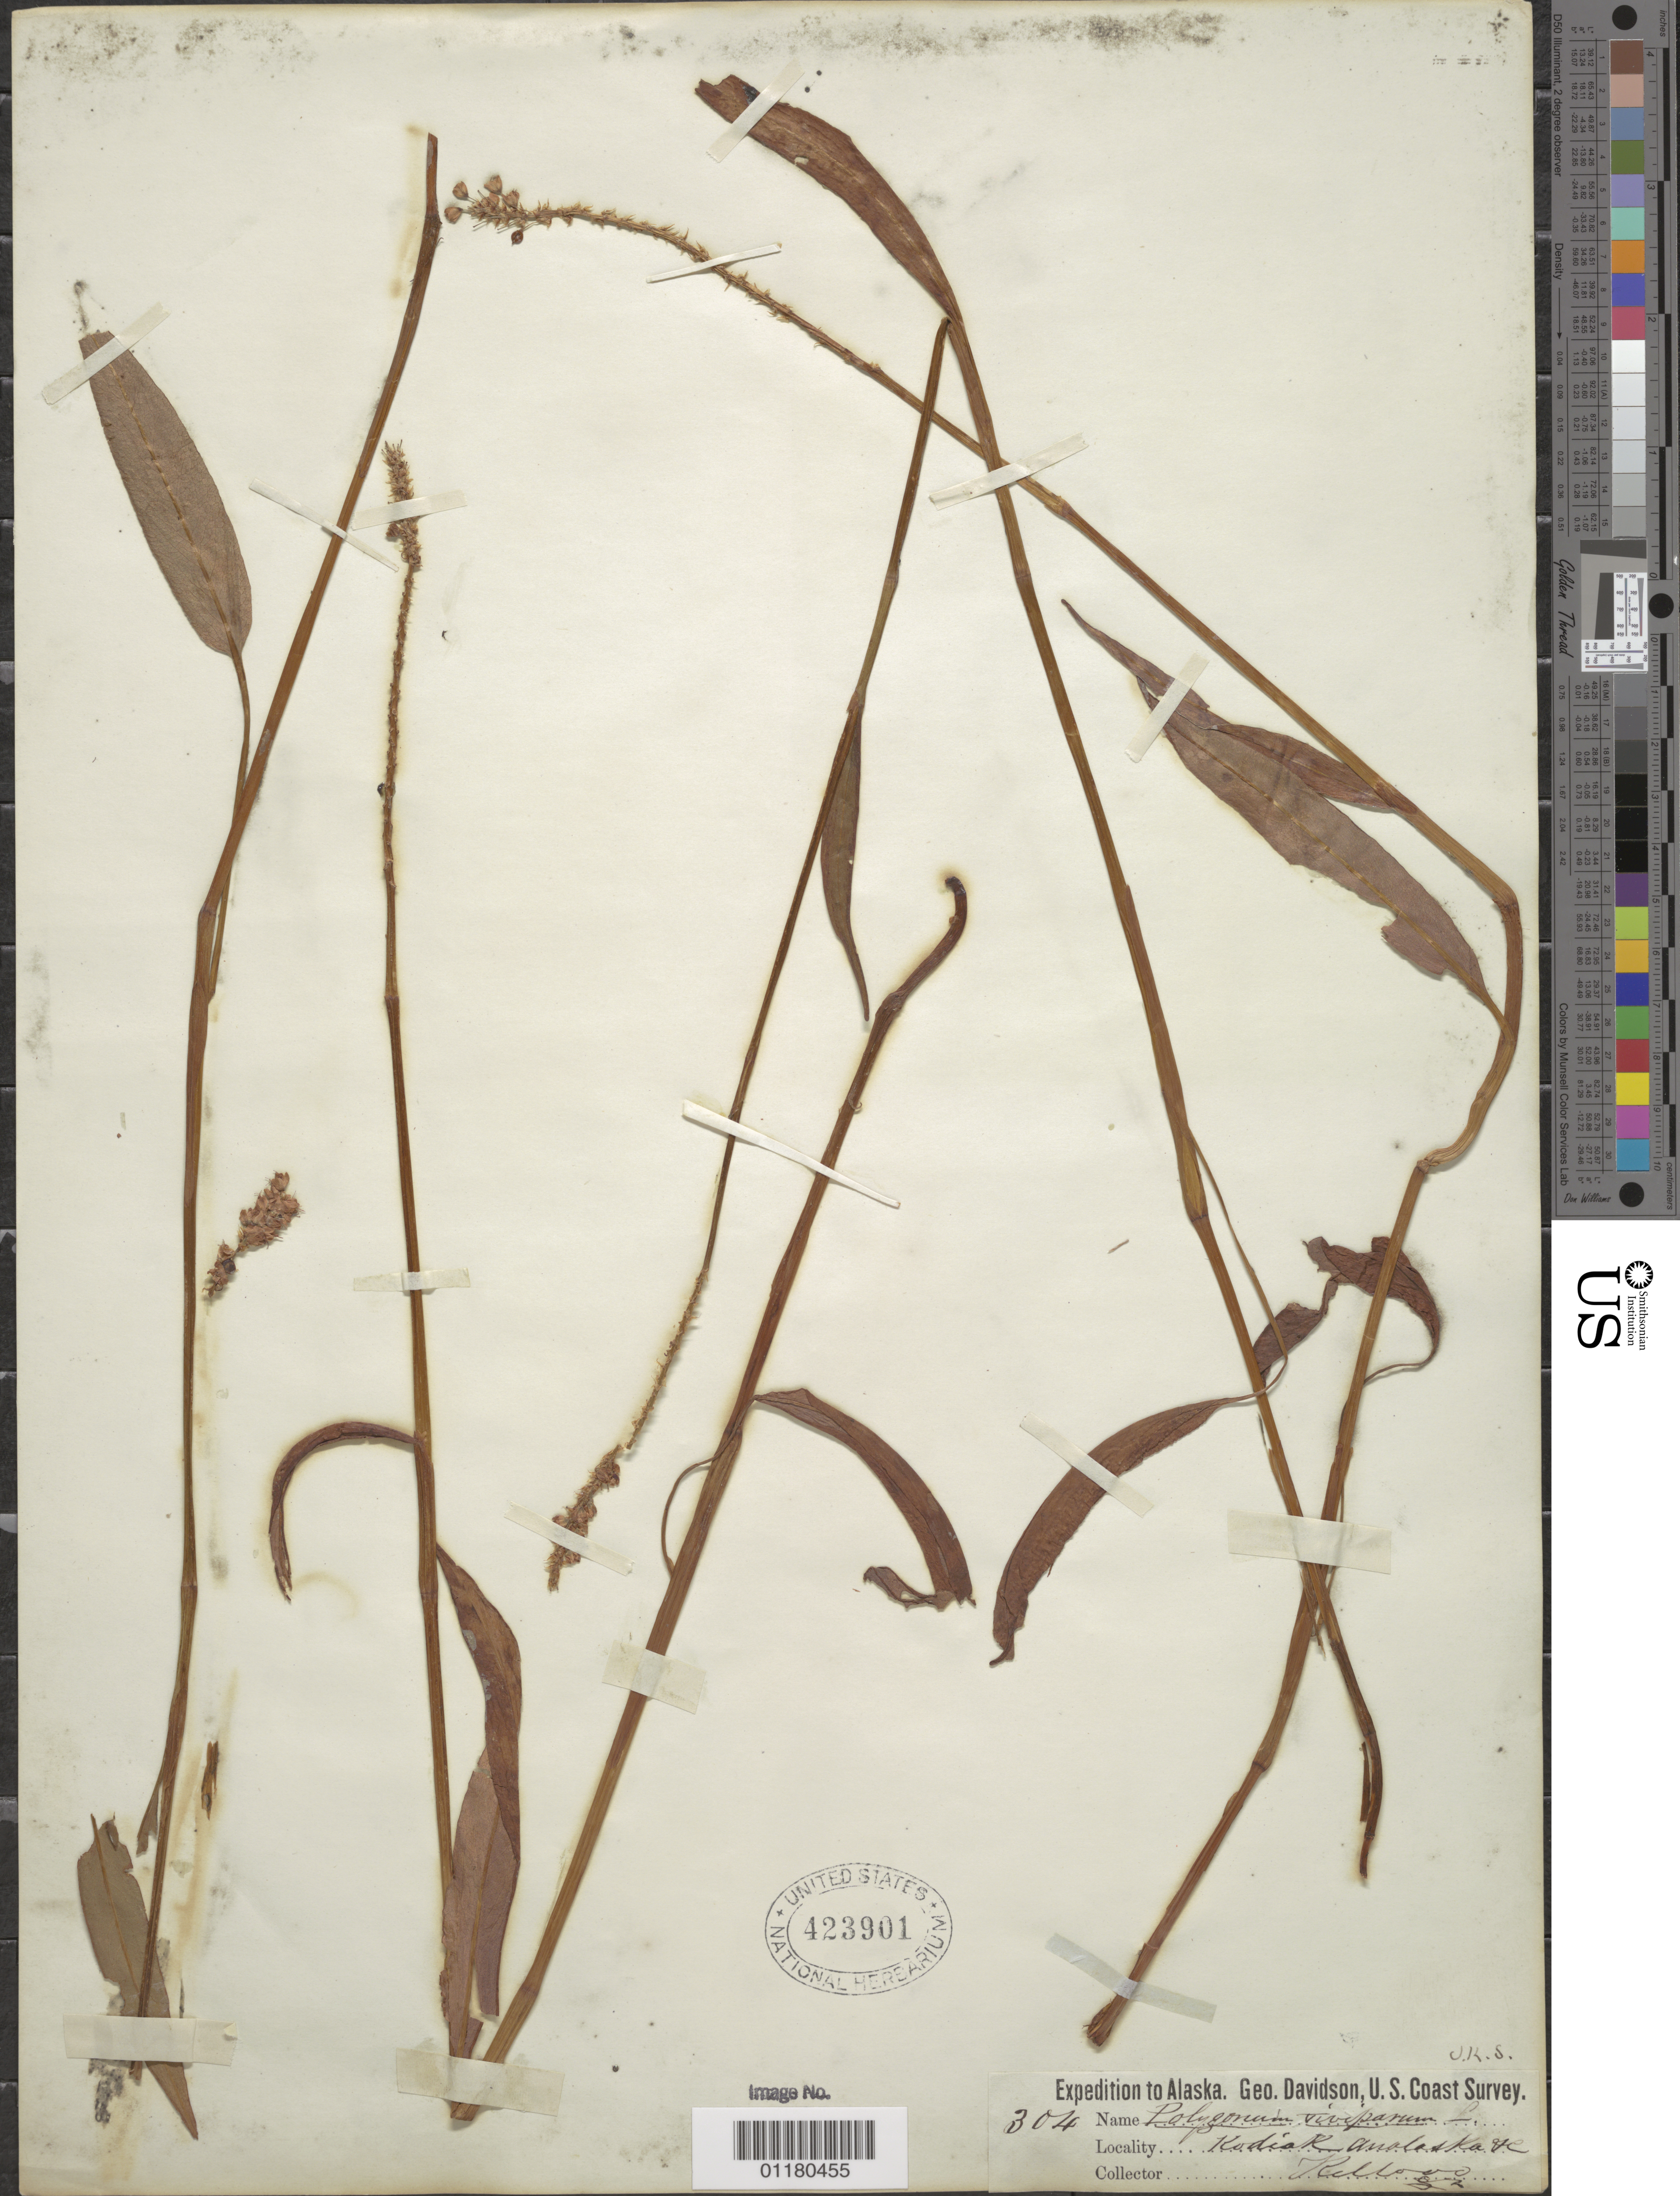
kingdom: Plantae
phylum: Tracheophyta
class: Magnoliopsida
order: Caryophyllales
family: Polygonaceae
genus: Bistorta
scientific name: Bistorta vivipara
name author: (L.) Delarbre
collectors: -- Kellogg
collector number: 304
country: United States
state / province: Alaska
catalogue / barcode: US 423901